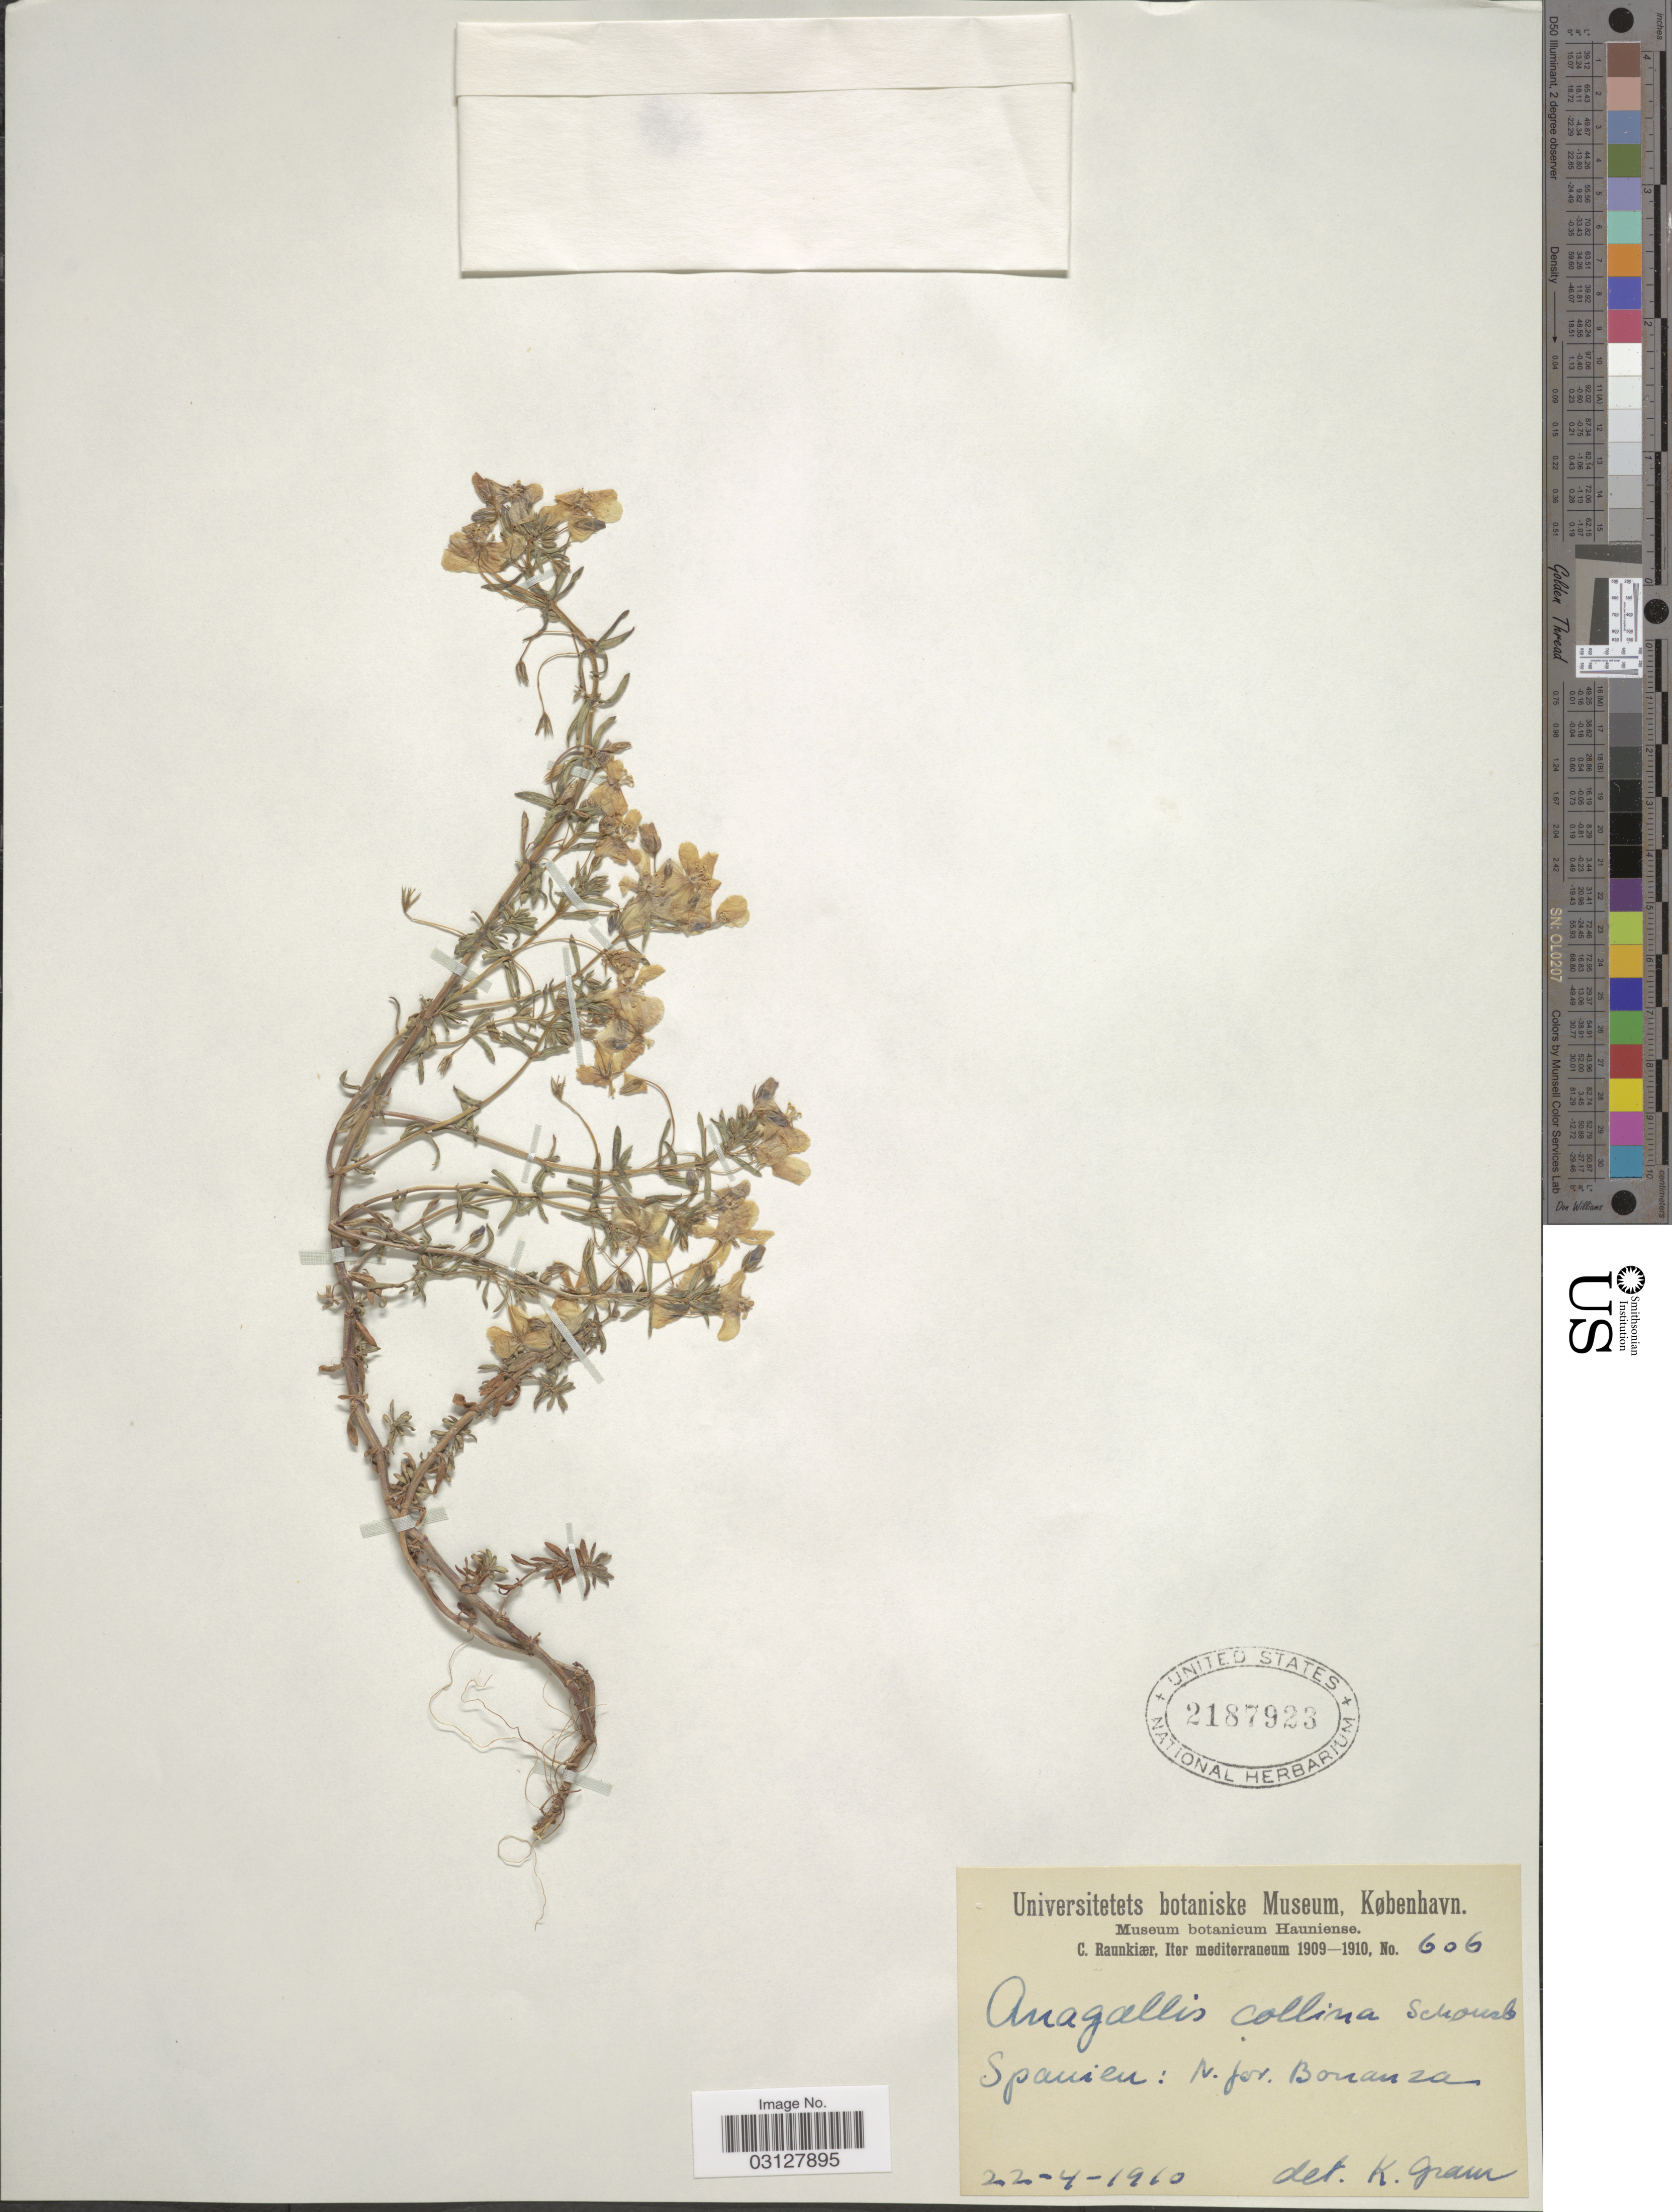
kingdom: Plantae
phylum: Tracheophyta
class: Magnoliopsida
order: Ericales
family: Primulaceae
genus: Anagallis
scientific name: Anagallis collina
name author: Schousb.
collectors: C. Raunkiær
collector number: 606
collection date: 1910-04-22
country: Spain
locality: Spanien: B. jor. Bonanza.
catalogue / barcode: US 2187923